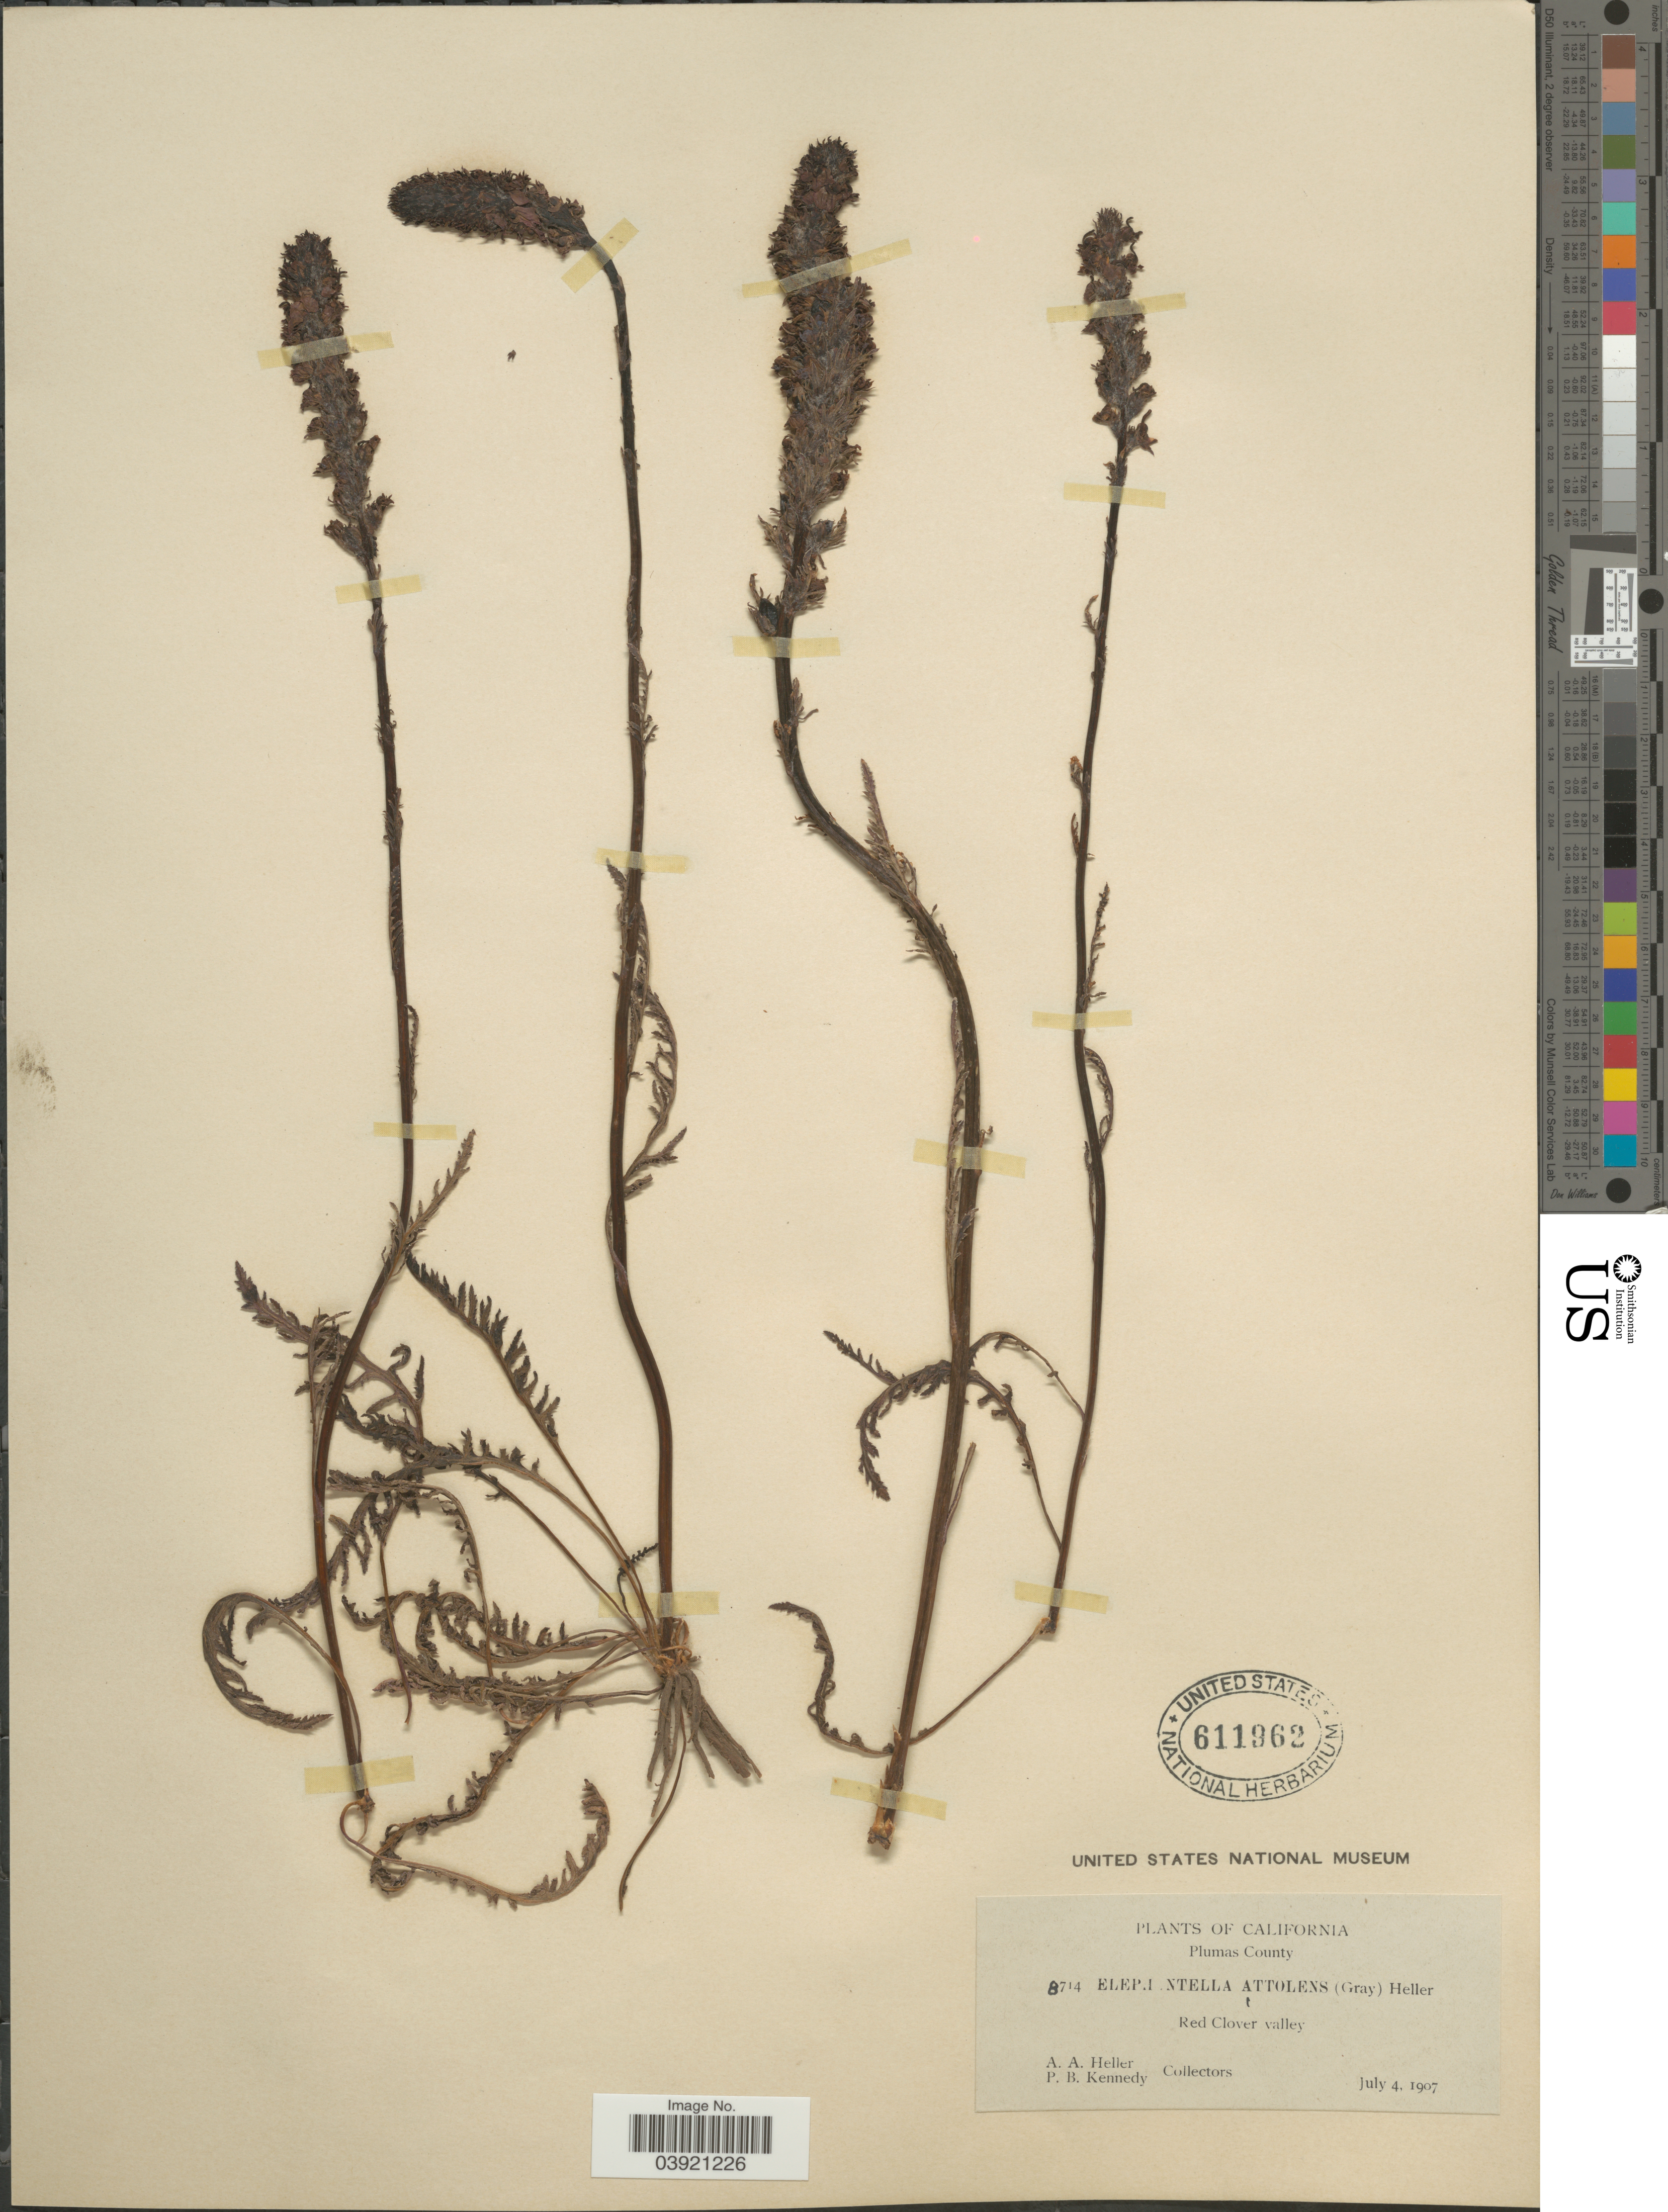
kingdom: Plantae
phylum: Tracheophyta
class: Magnoliopsida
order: Lamiales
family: Orobanchaceae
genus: Pedicularis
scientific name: Pedicularis attollens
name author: A. Gray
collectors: A. A. Heller & P. B. Kennedy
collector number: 8714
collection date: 1907-07-04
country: United States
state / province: California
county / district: Plumas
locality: Plumas County. Red Clover valley.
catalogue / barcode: US 611962